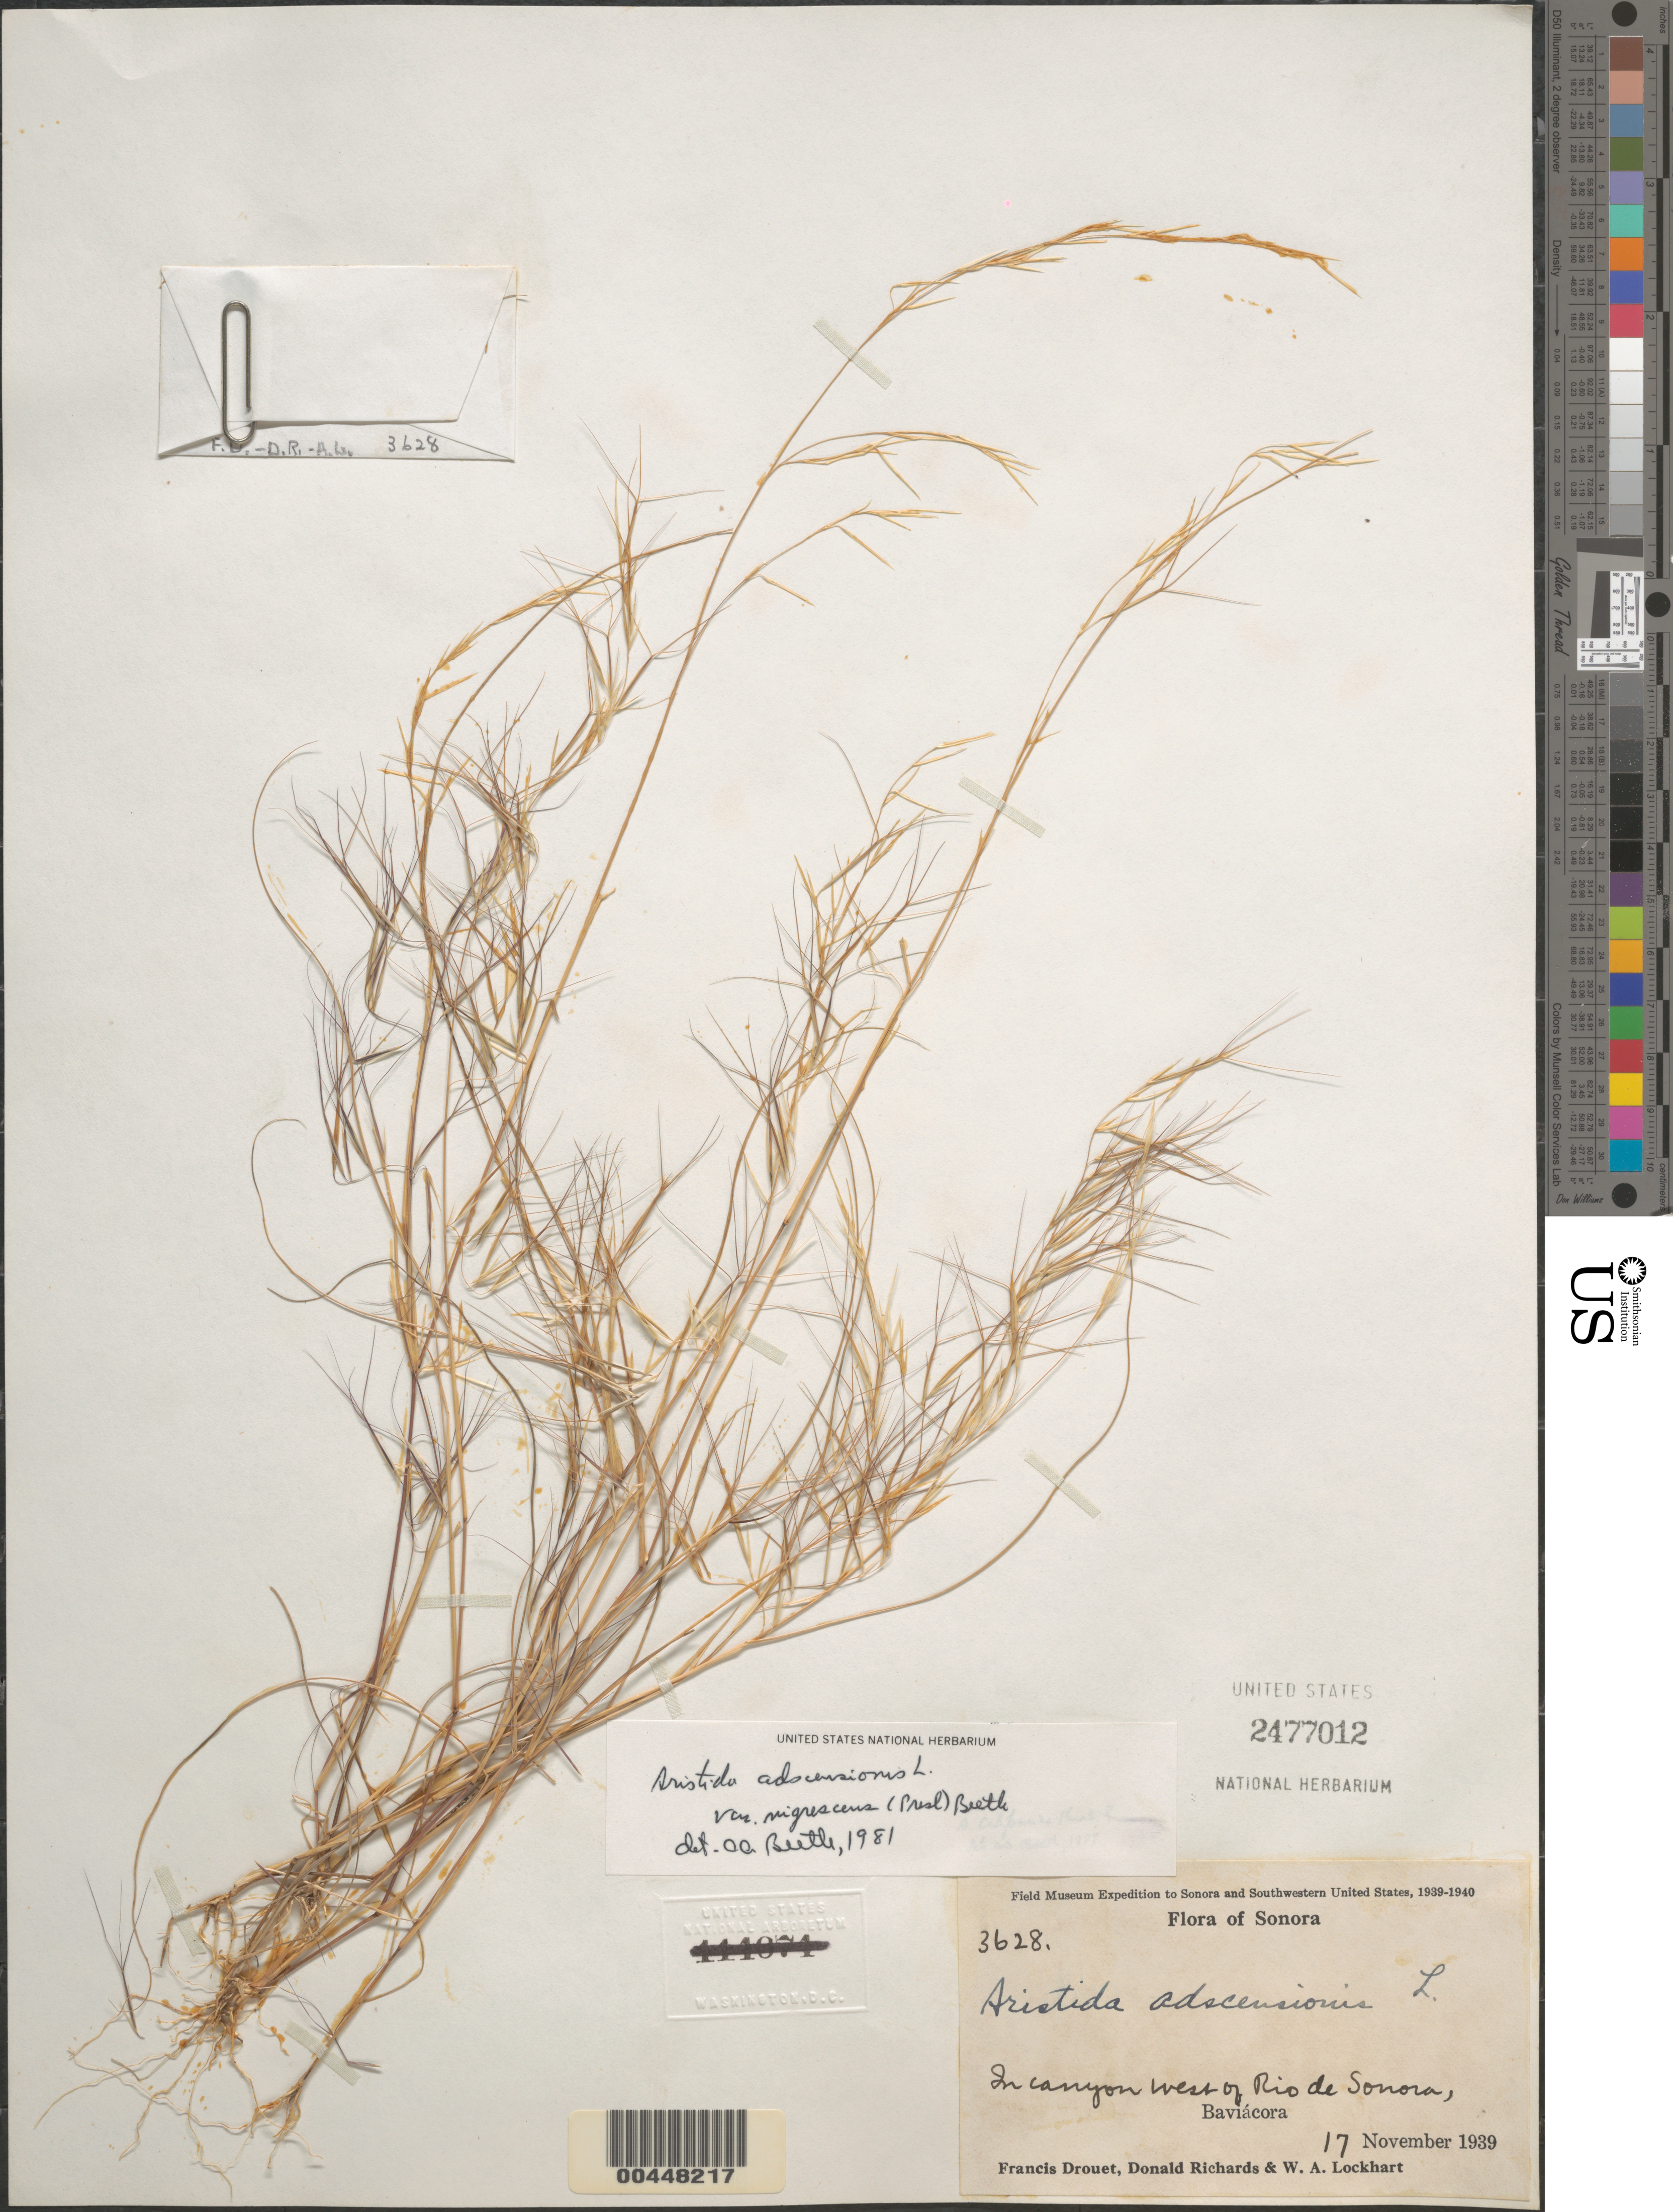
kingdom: Plantae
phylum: Tracheophyta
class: Liliopsida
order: Poales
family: Poaceae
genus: Aristida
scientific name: Aristida adscensionis var. nigrescens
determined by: Beetle, O. A.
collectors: F. E. Drouet, D. Richards & W. Lockhart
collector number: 3628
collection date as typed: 17 Nov 1939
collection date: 1939-11-17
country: Mexico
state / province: Sonora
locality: In canyon W of Rio de Sonora, Baviácora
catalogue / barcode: US 2477012